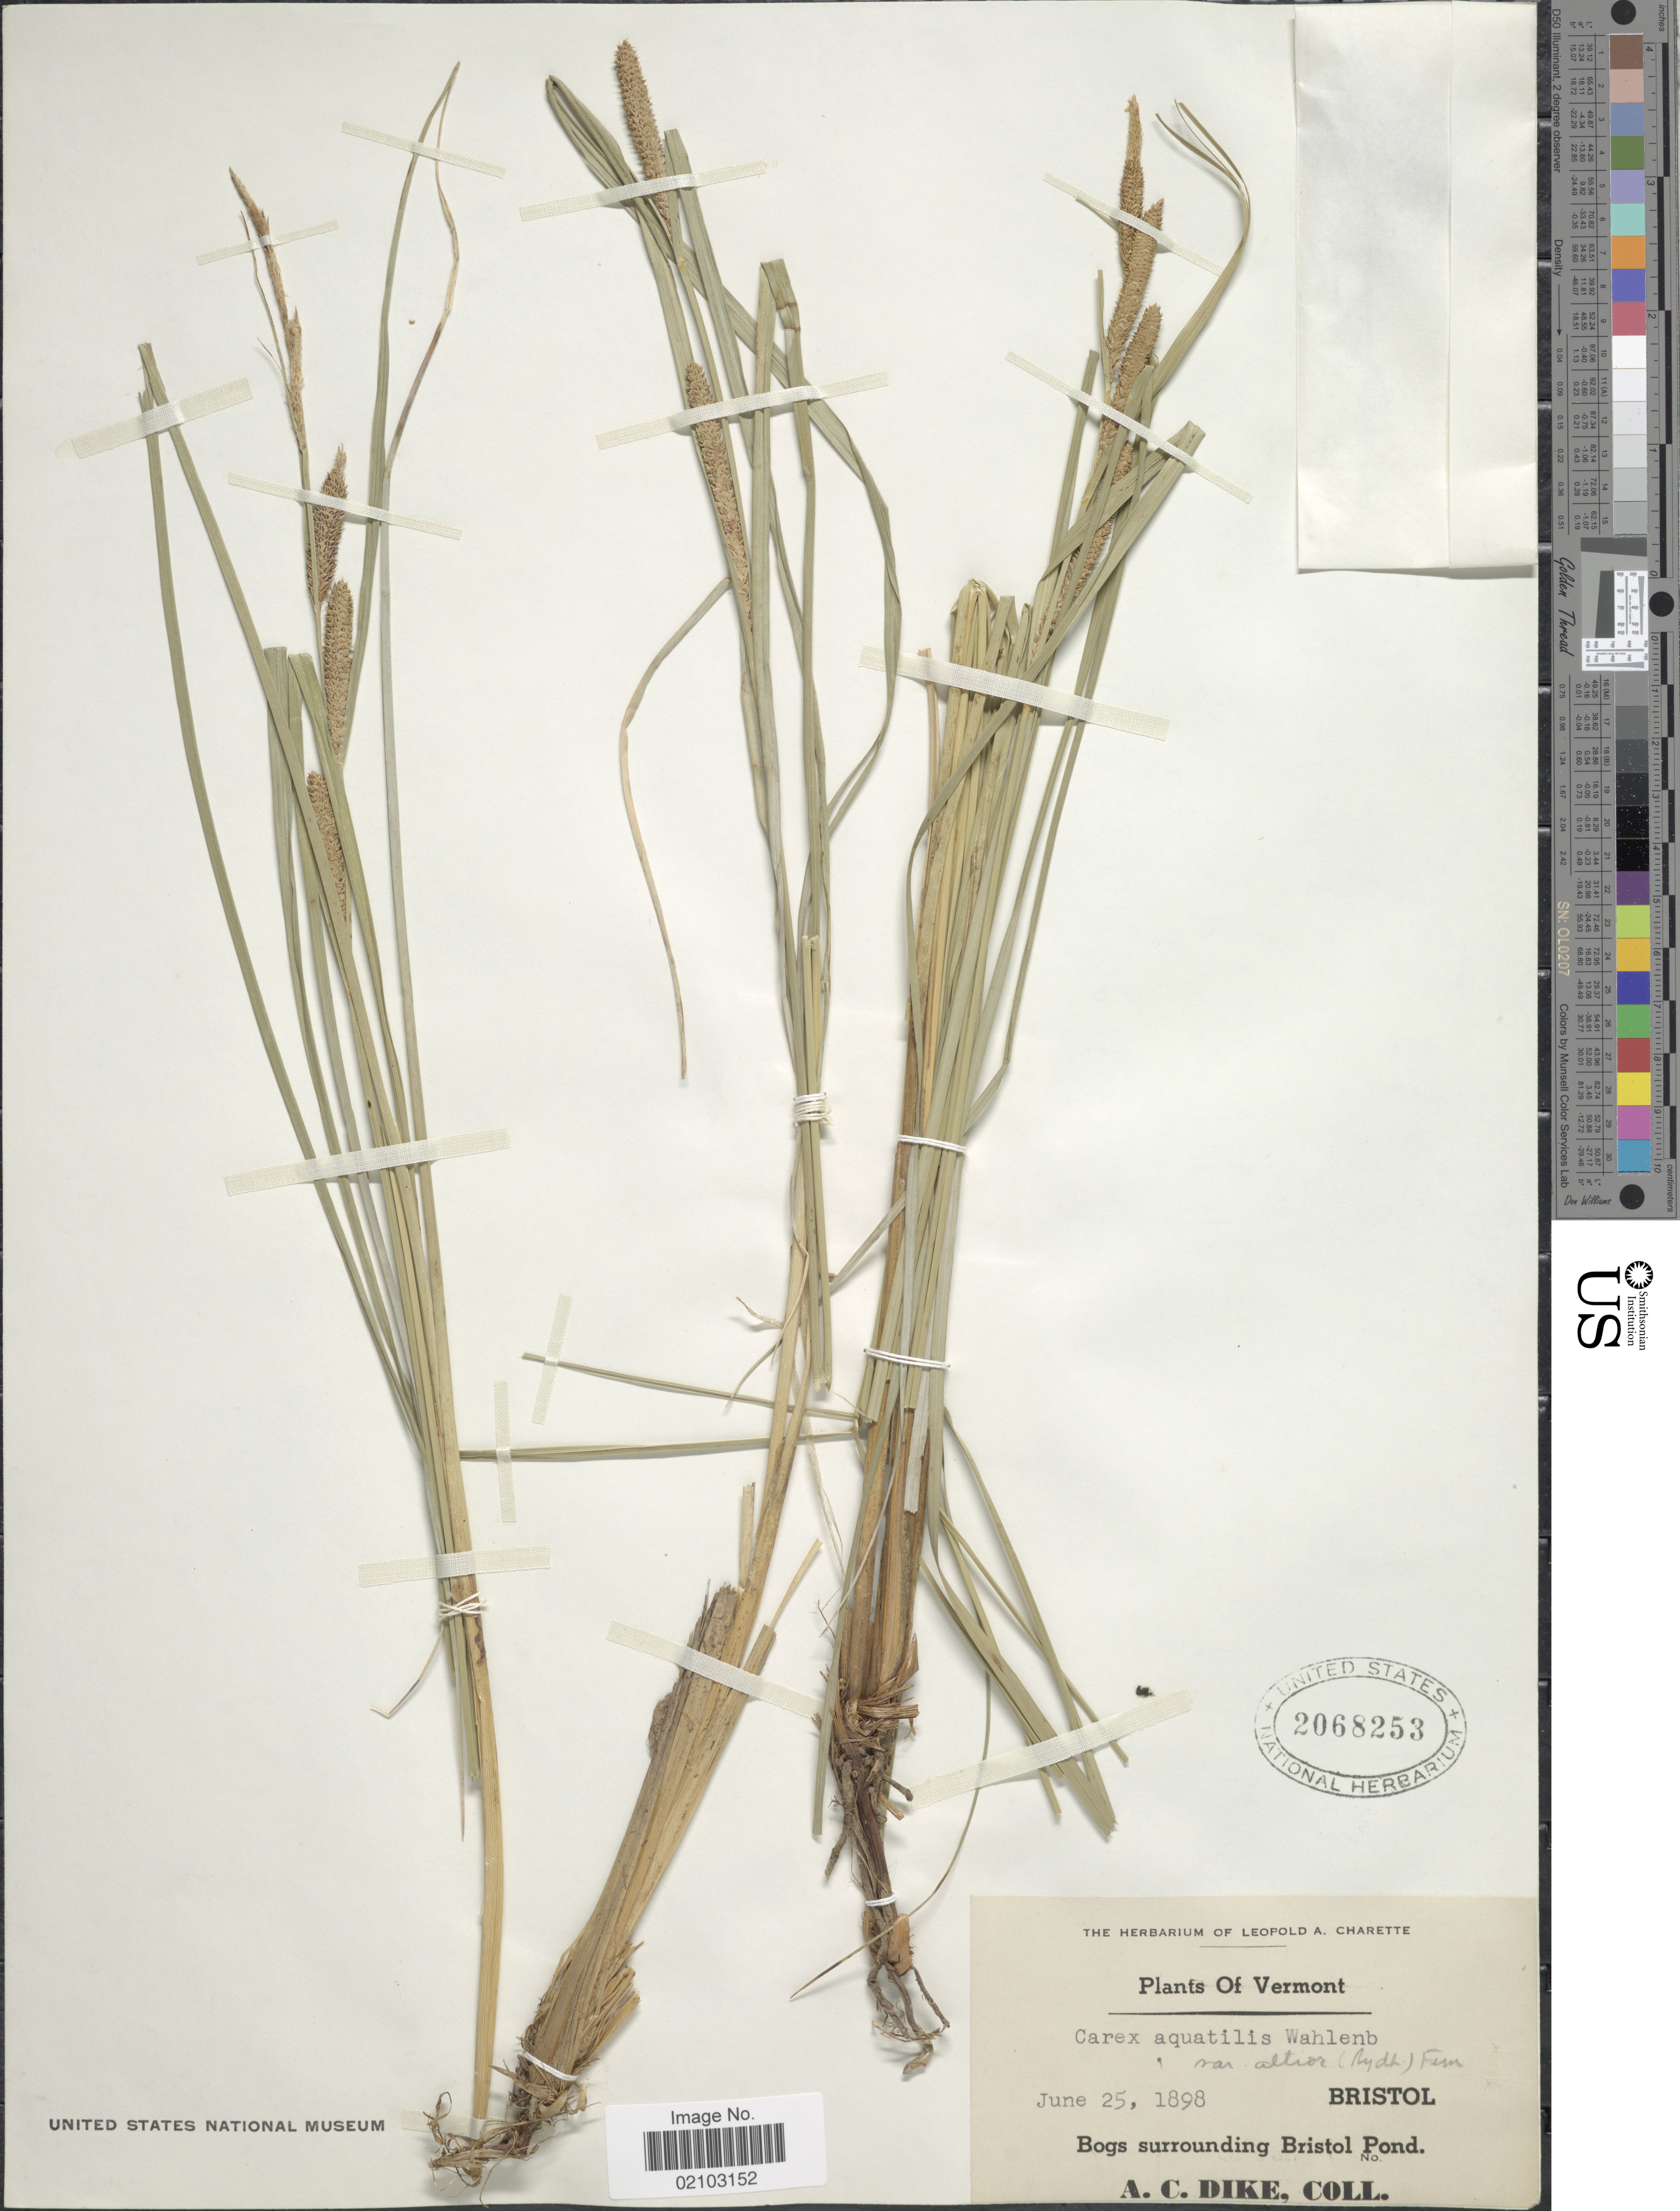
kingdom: Plantae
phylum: Tracheophyta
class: Liliopsida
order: Poales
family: Cyperaceae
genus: Carex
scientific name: Carex aquatilis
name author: Wahlenb.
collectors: A. Dike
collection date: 1898-06-25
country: United States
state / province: Vermont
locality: Bristol, Bogs surrounding Bristol Pond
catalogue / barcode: US 2068253